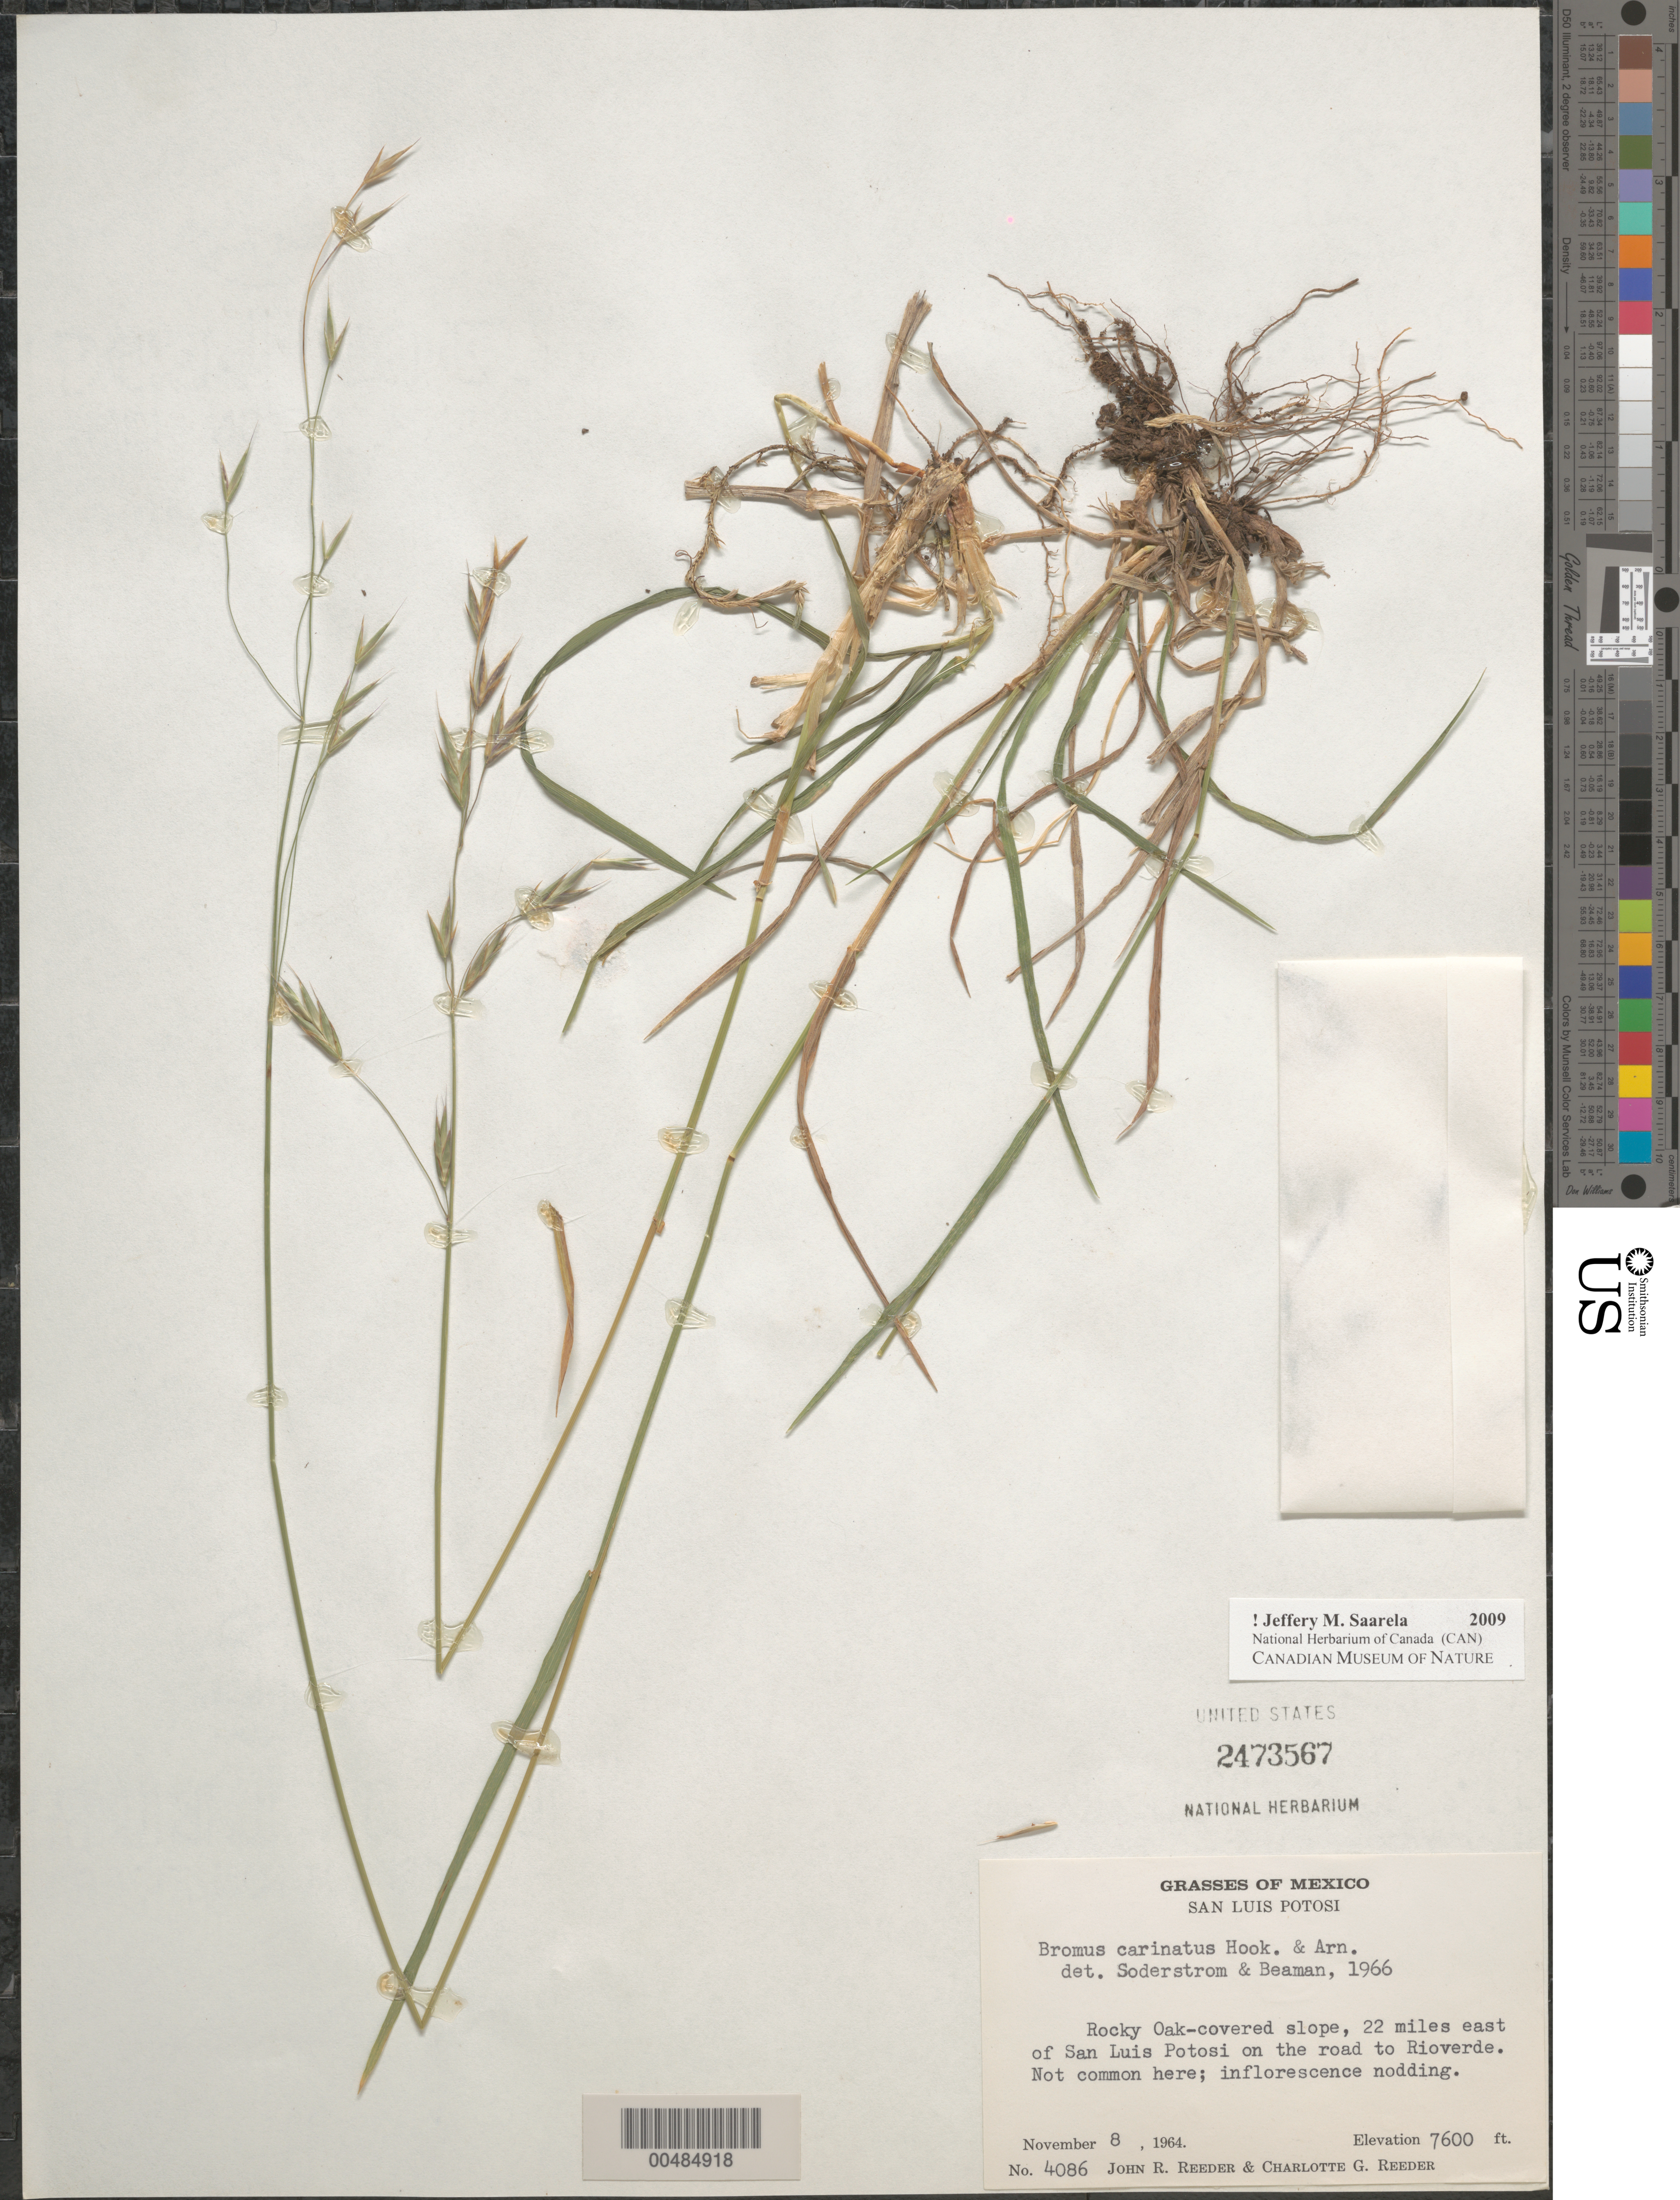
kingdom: Plantae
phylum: Tracheophyta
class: Liliopsida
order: Poales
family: Poaceae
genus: Bromus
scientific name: Bromus carinatus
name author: Hook. & Arn.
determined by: Soderstrom, T. R.; Beaman, J. H.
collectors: J. R. Reeder & C. G. Reeder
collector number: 4086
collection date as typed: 8 Nov 1964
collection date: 1964-11-08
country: Mexico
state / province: San Luis Potosi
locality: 22 mi E of San Luis Potosi on the road to Rioverde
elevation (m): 2316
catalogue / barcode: US 2473567